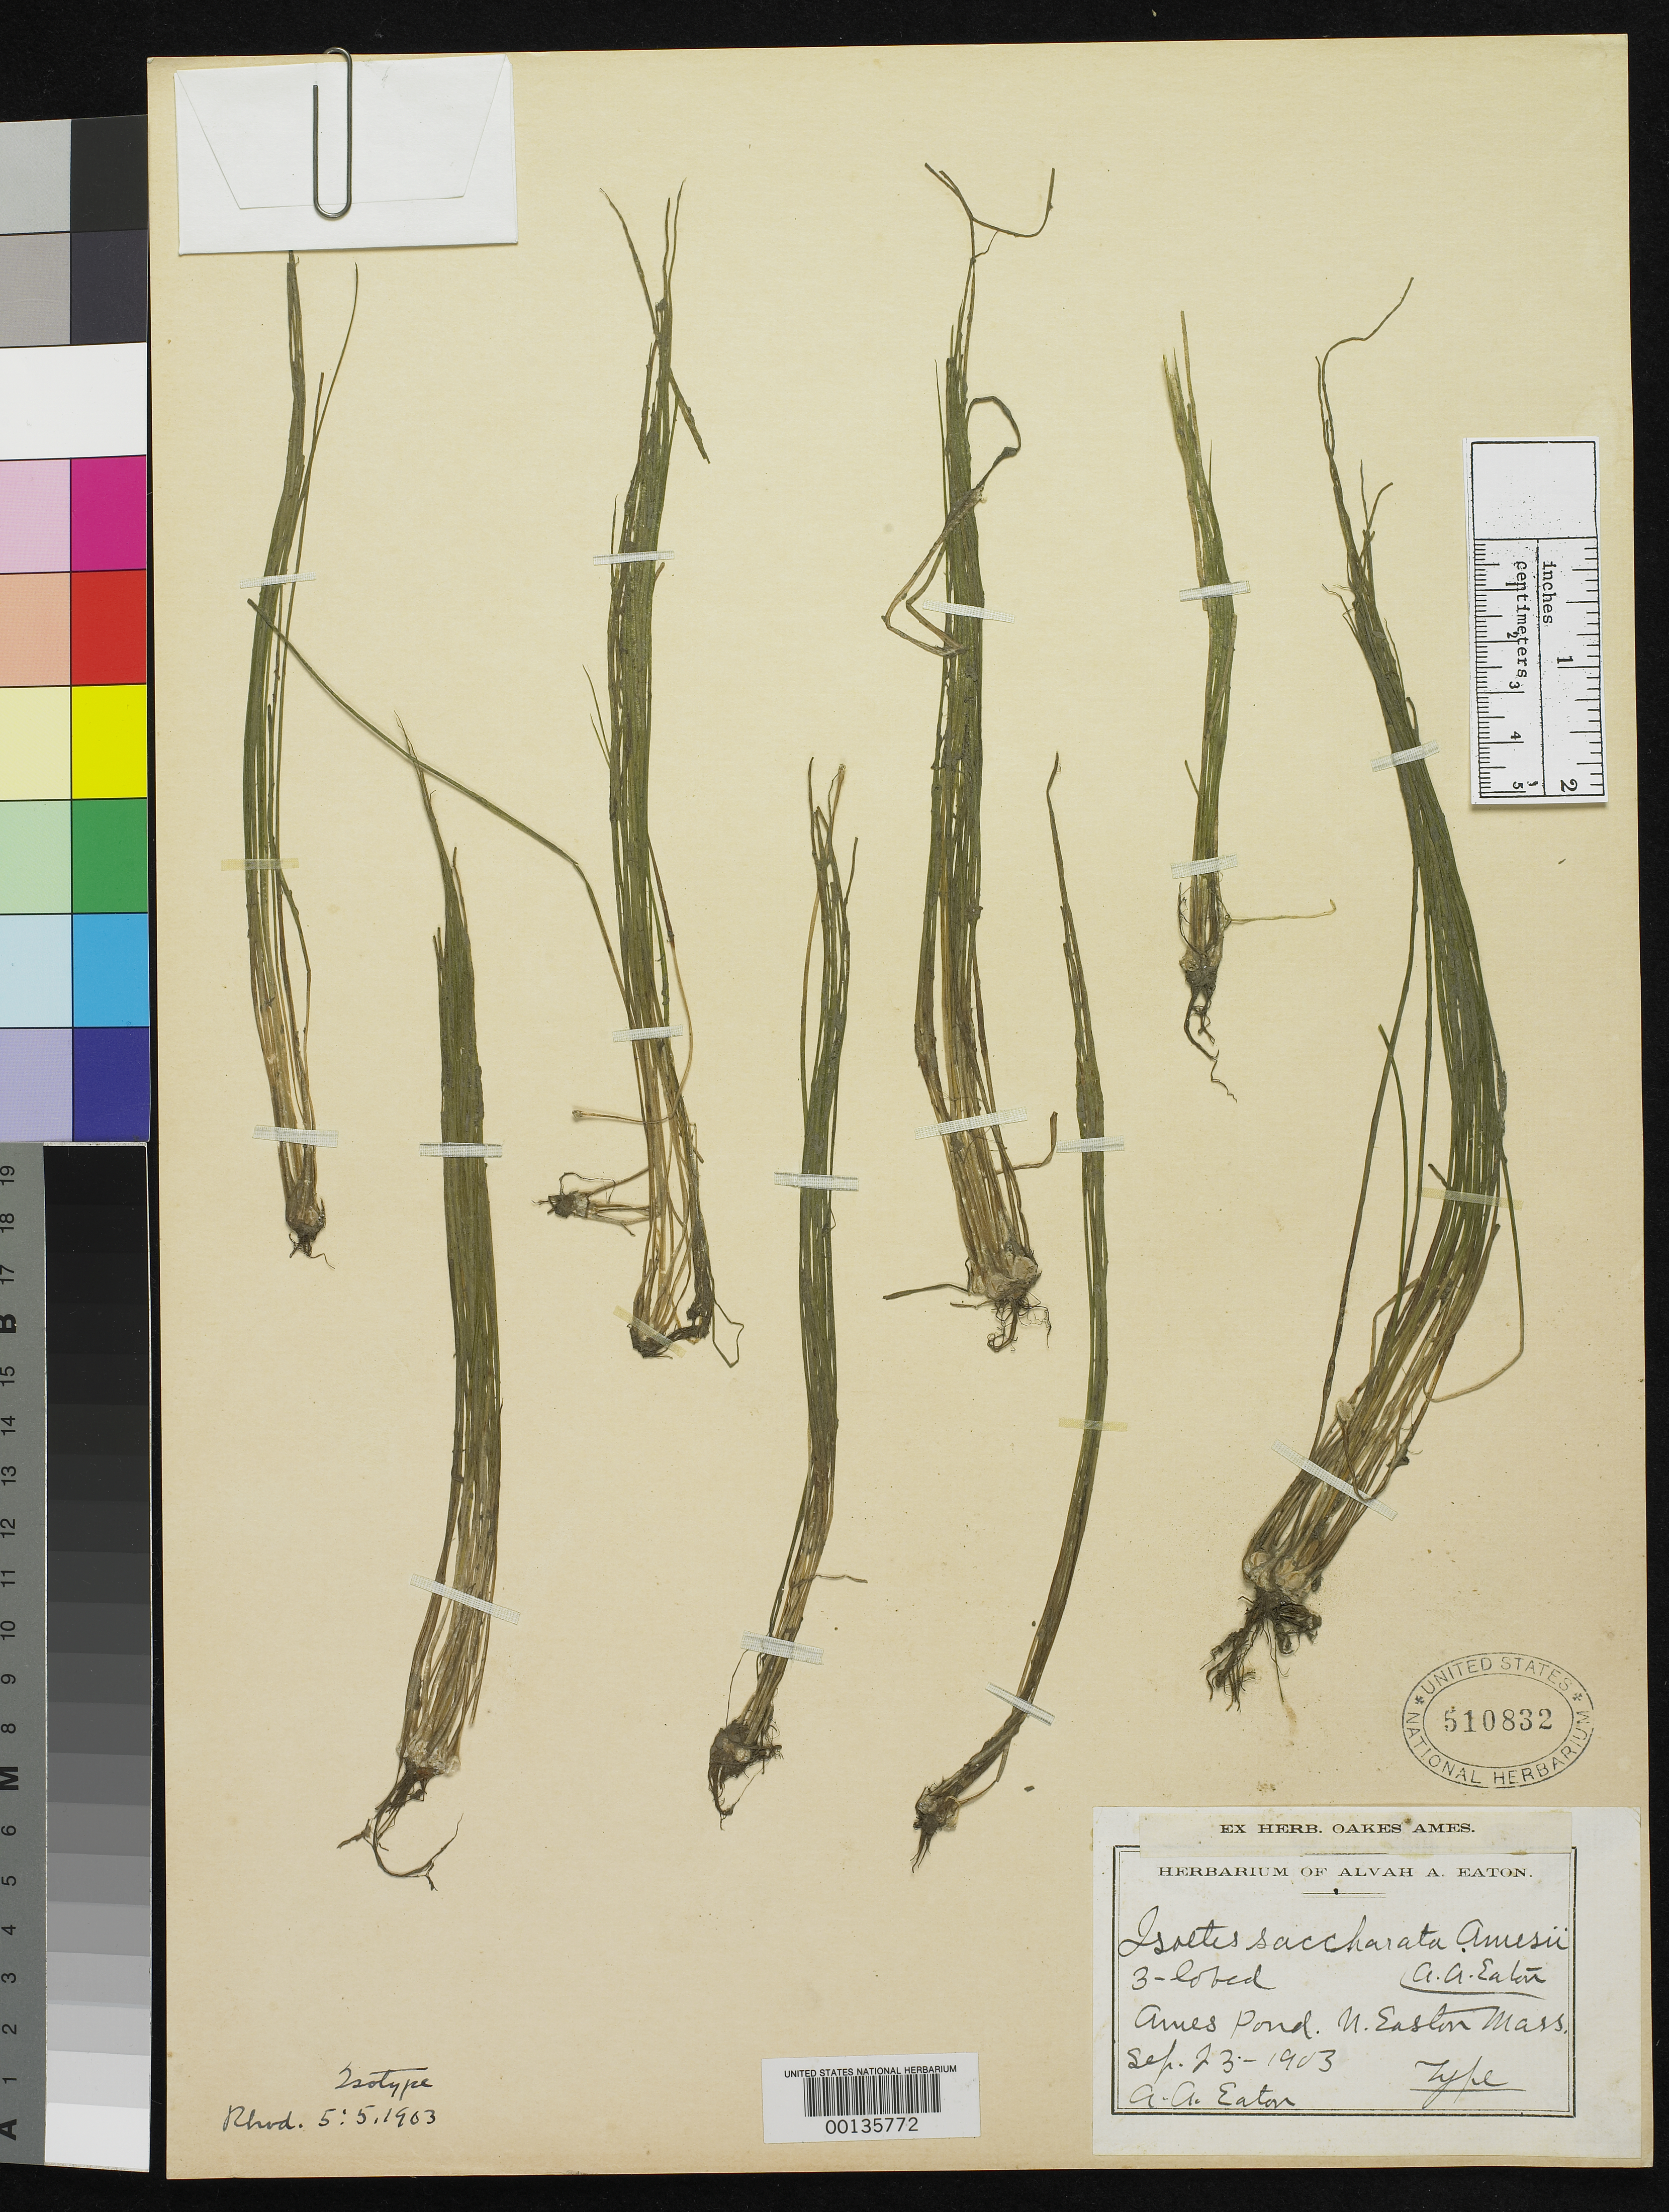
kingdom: Plantae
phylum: Tracheophyta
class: Lycopodiopsida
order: Isoetales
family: Isoetaceae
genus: Isoetes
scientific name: Isoetes saccharata var. amesii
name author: A.A. Eaton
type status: Type Collection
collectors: A. A. Eaton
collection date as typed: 23 Sep 1903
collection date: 1903-09-23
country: United States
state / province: Massachusetts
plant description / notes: Annotated as "Type" [holotype?] by Easton, as "isotype" (unsigned, undated; Maxon script?)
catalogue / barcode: US 510832